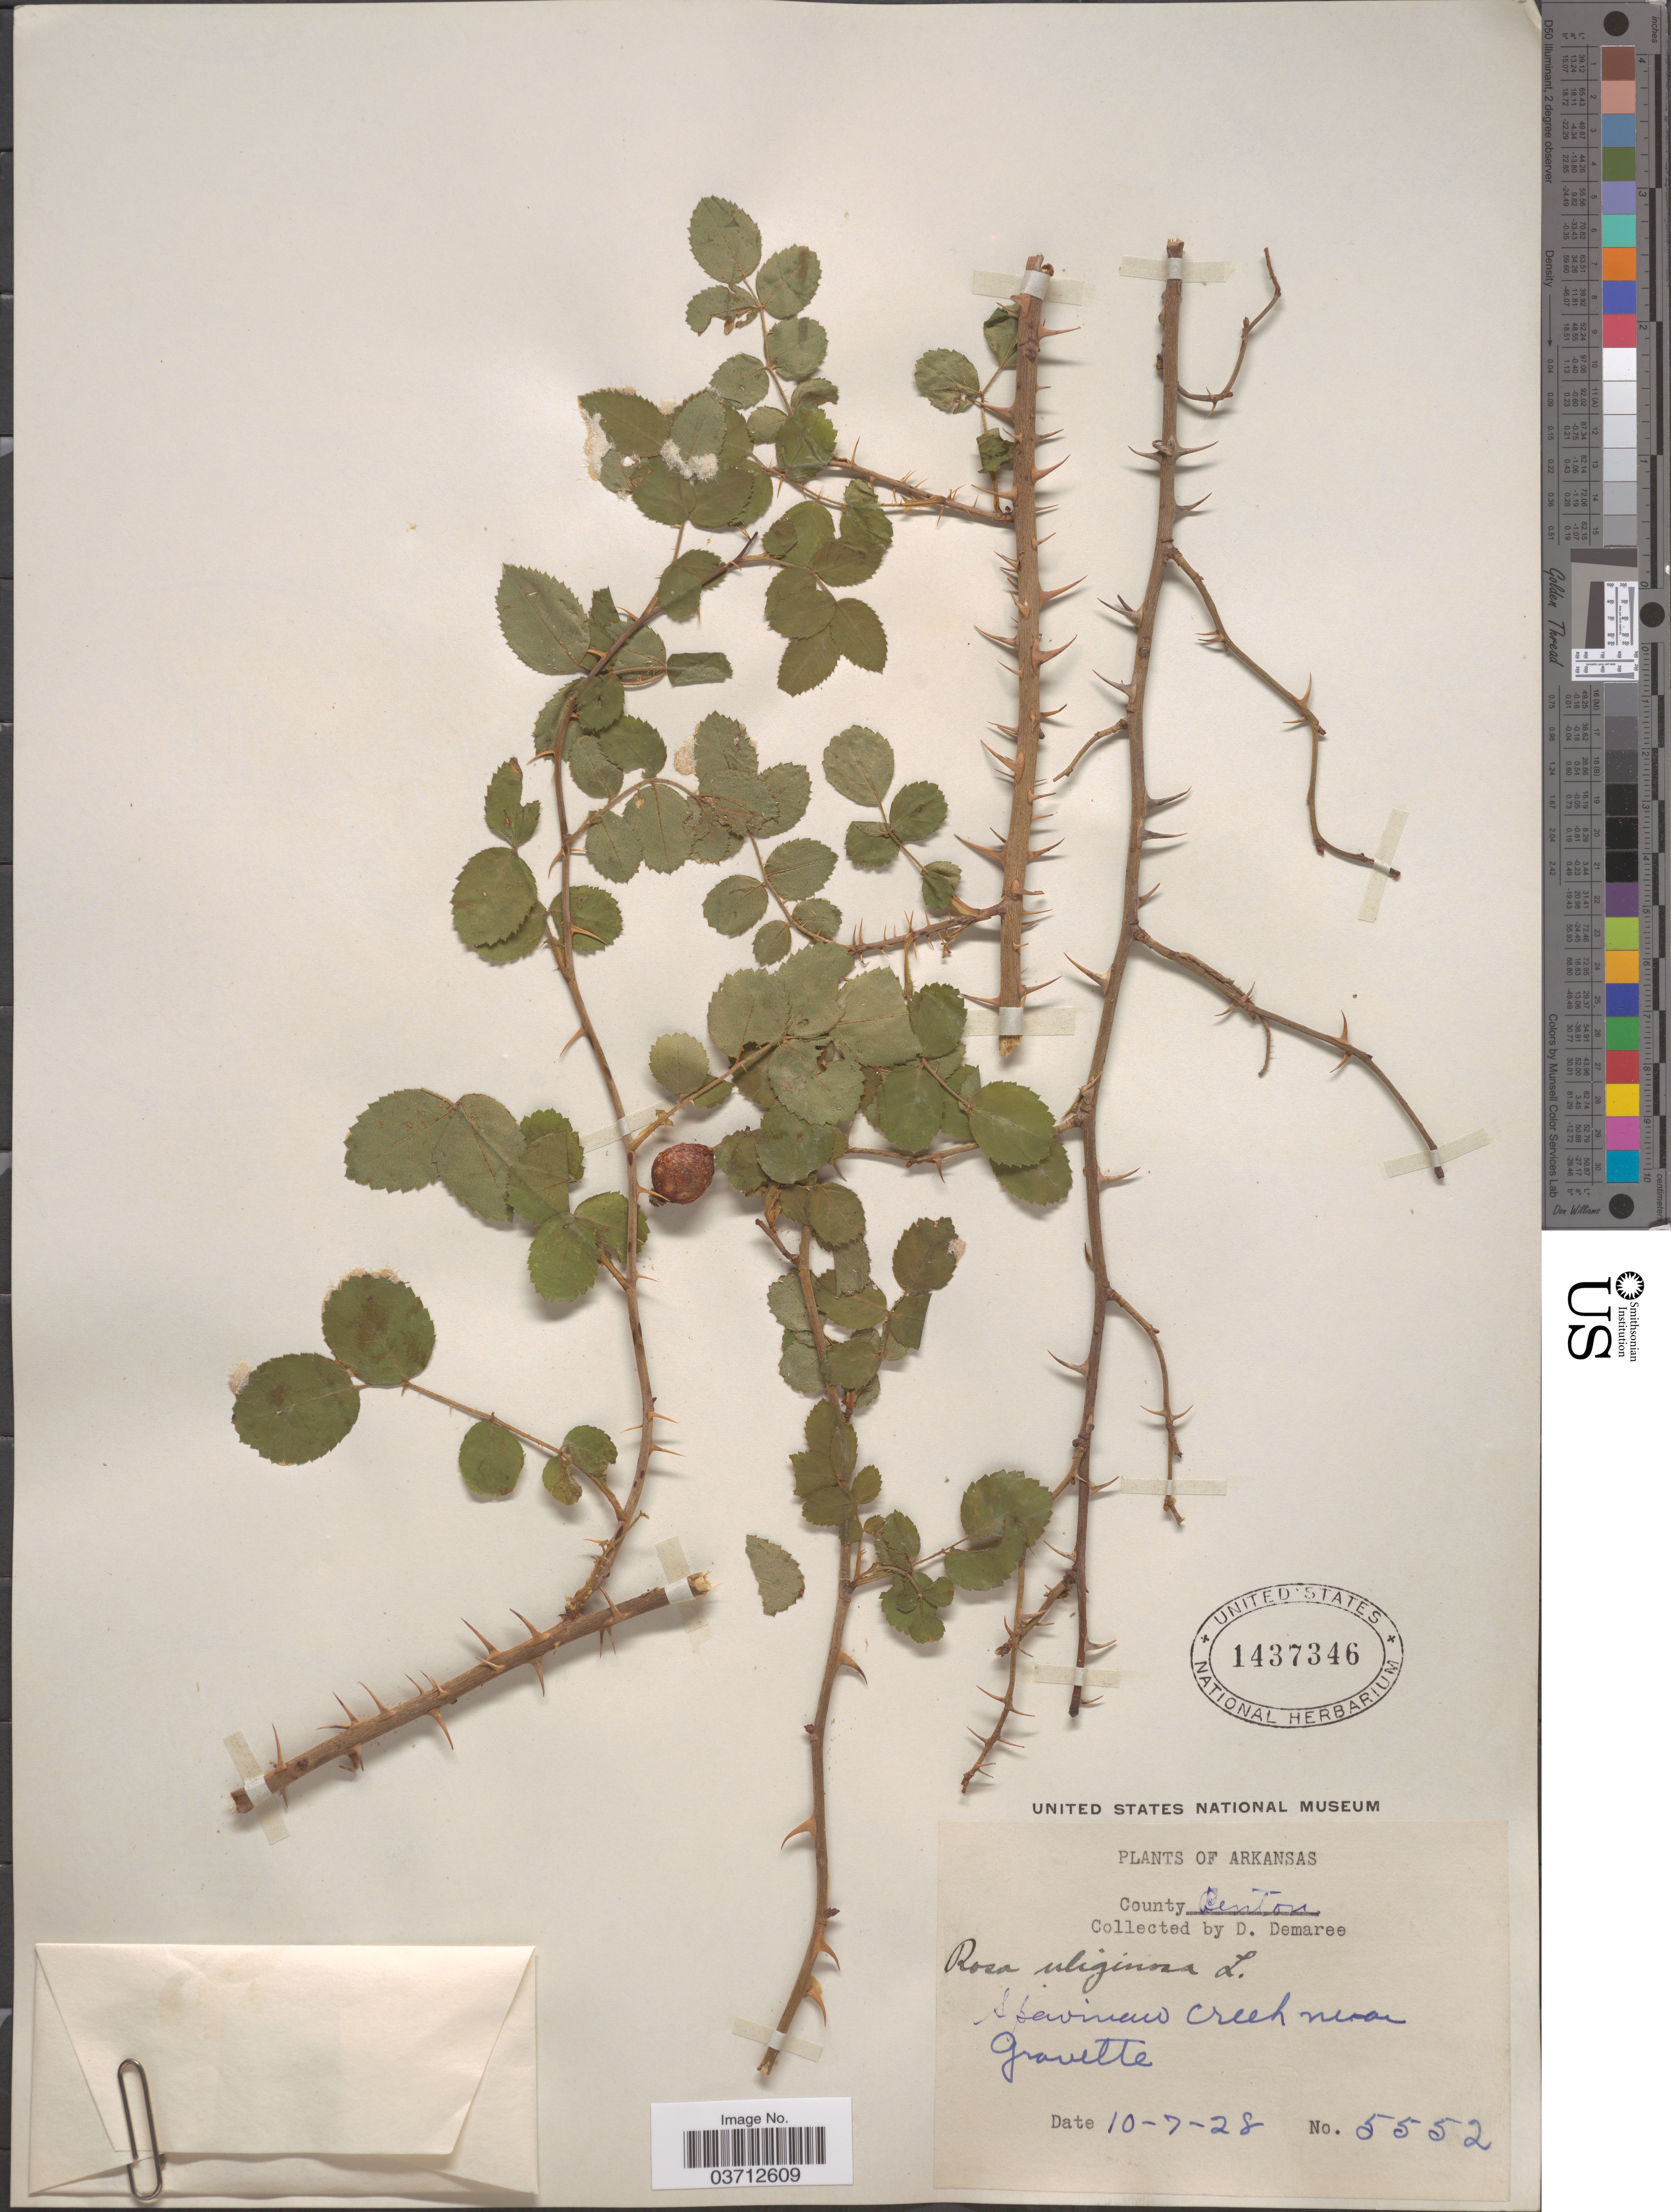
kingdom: Plantae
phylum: Tracheophyta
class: Magnoliopsida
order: Rosales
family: Rosaceae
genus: Rosa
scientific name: Rosa sp.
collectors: D. Demaree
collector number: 5552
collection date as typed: Transcribed d/m/y: 7/10/28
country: United States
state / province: Arkansas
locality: County Benton. Spavinaw Creek near Gravette.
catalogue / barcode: US 1437346